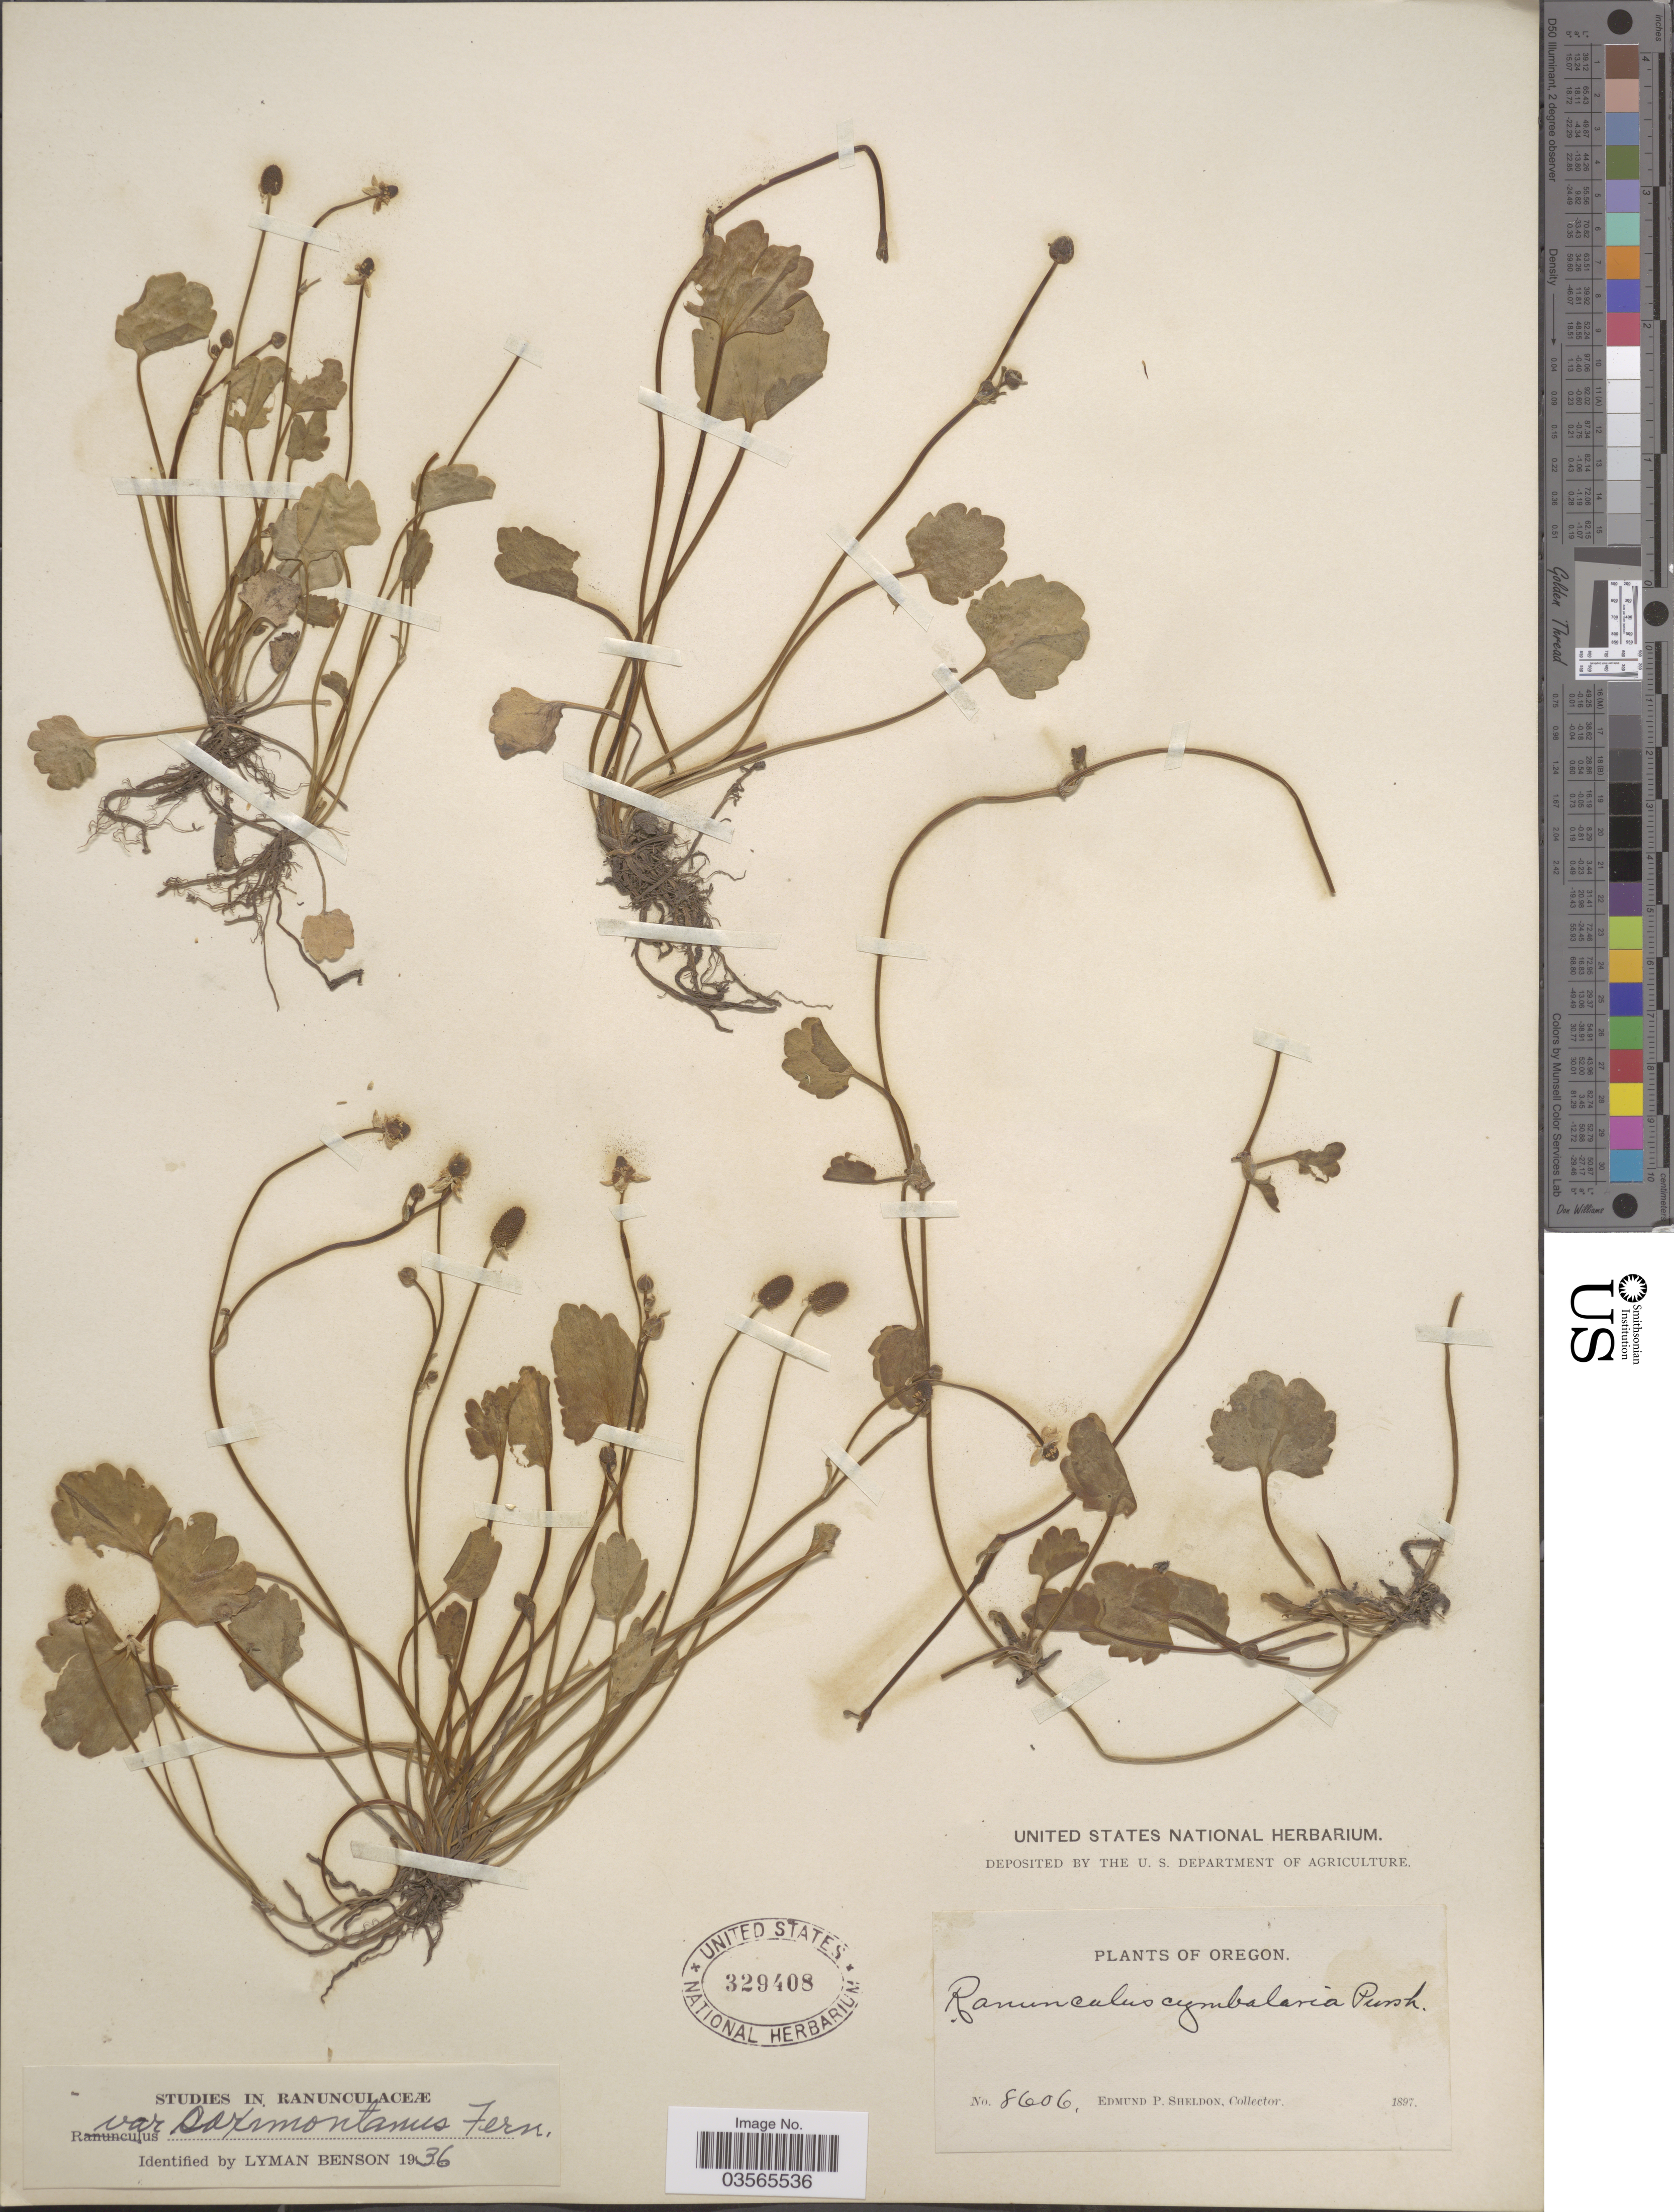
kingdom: Plantae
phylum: Tracheophyta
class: Magnoliopsida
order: Ranunculales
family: Ranunculaceae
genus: Halerpestes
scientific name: Halerpestes cymbalaria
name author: (Pursh) Greene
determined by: Strong, M. T., (US), Smithsonian Institution - National Museum of Natural History (UNITED STATES)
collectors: E. P. Sheldon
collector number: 8606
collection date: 1897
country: United States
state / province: Oregon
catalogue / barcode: US 329408